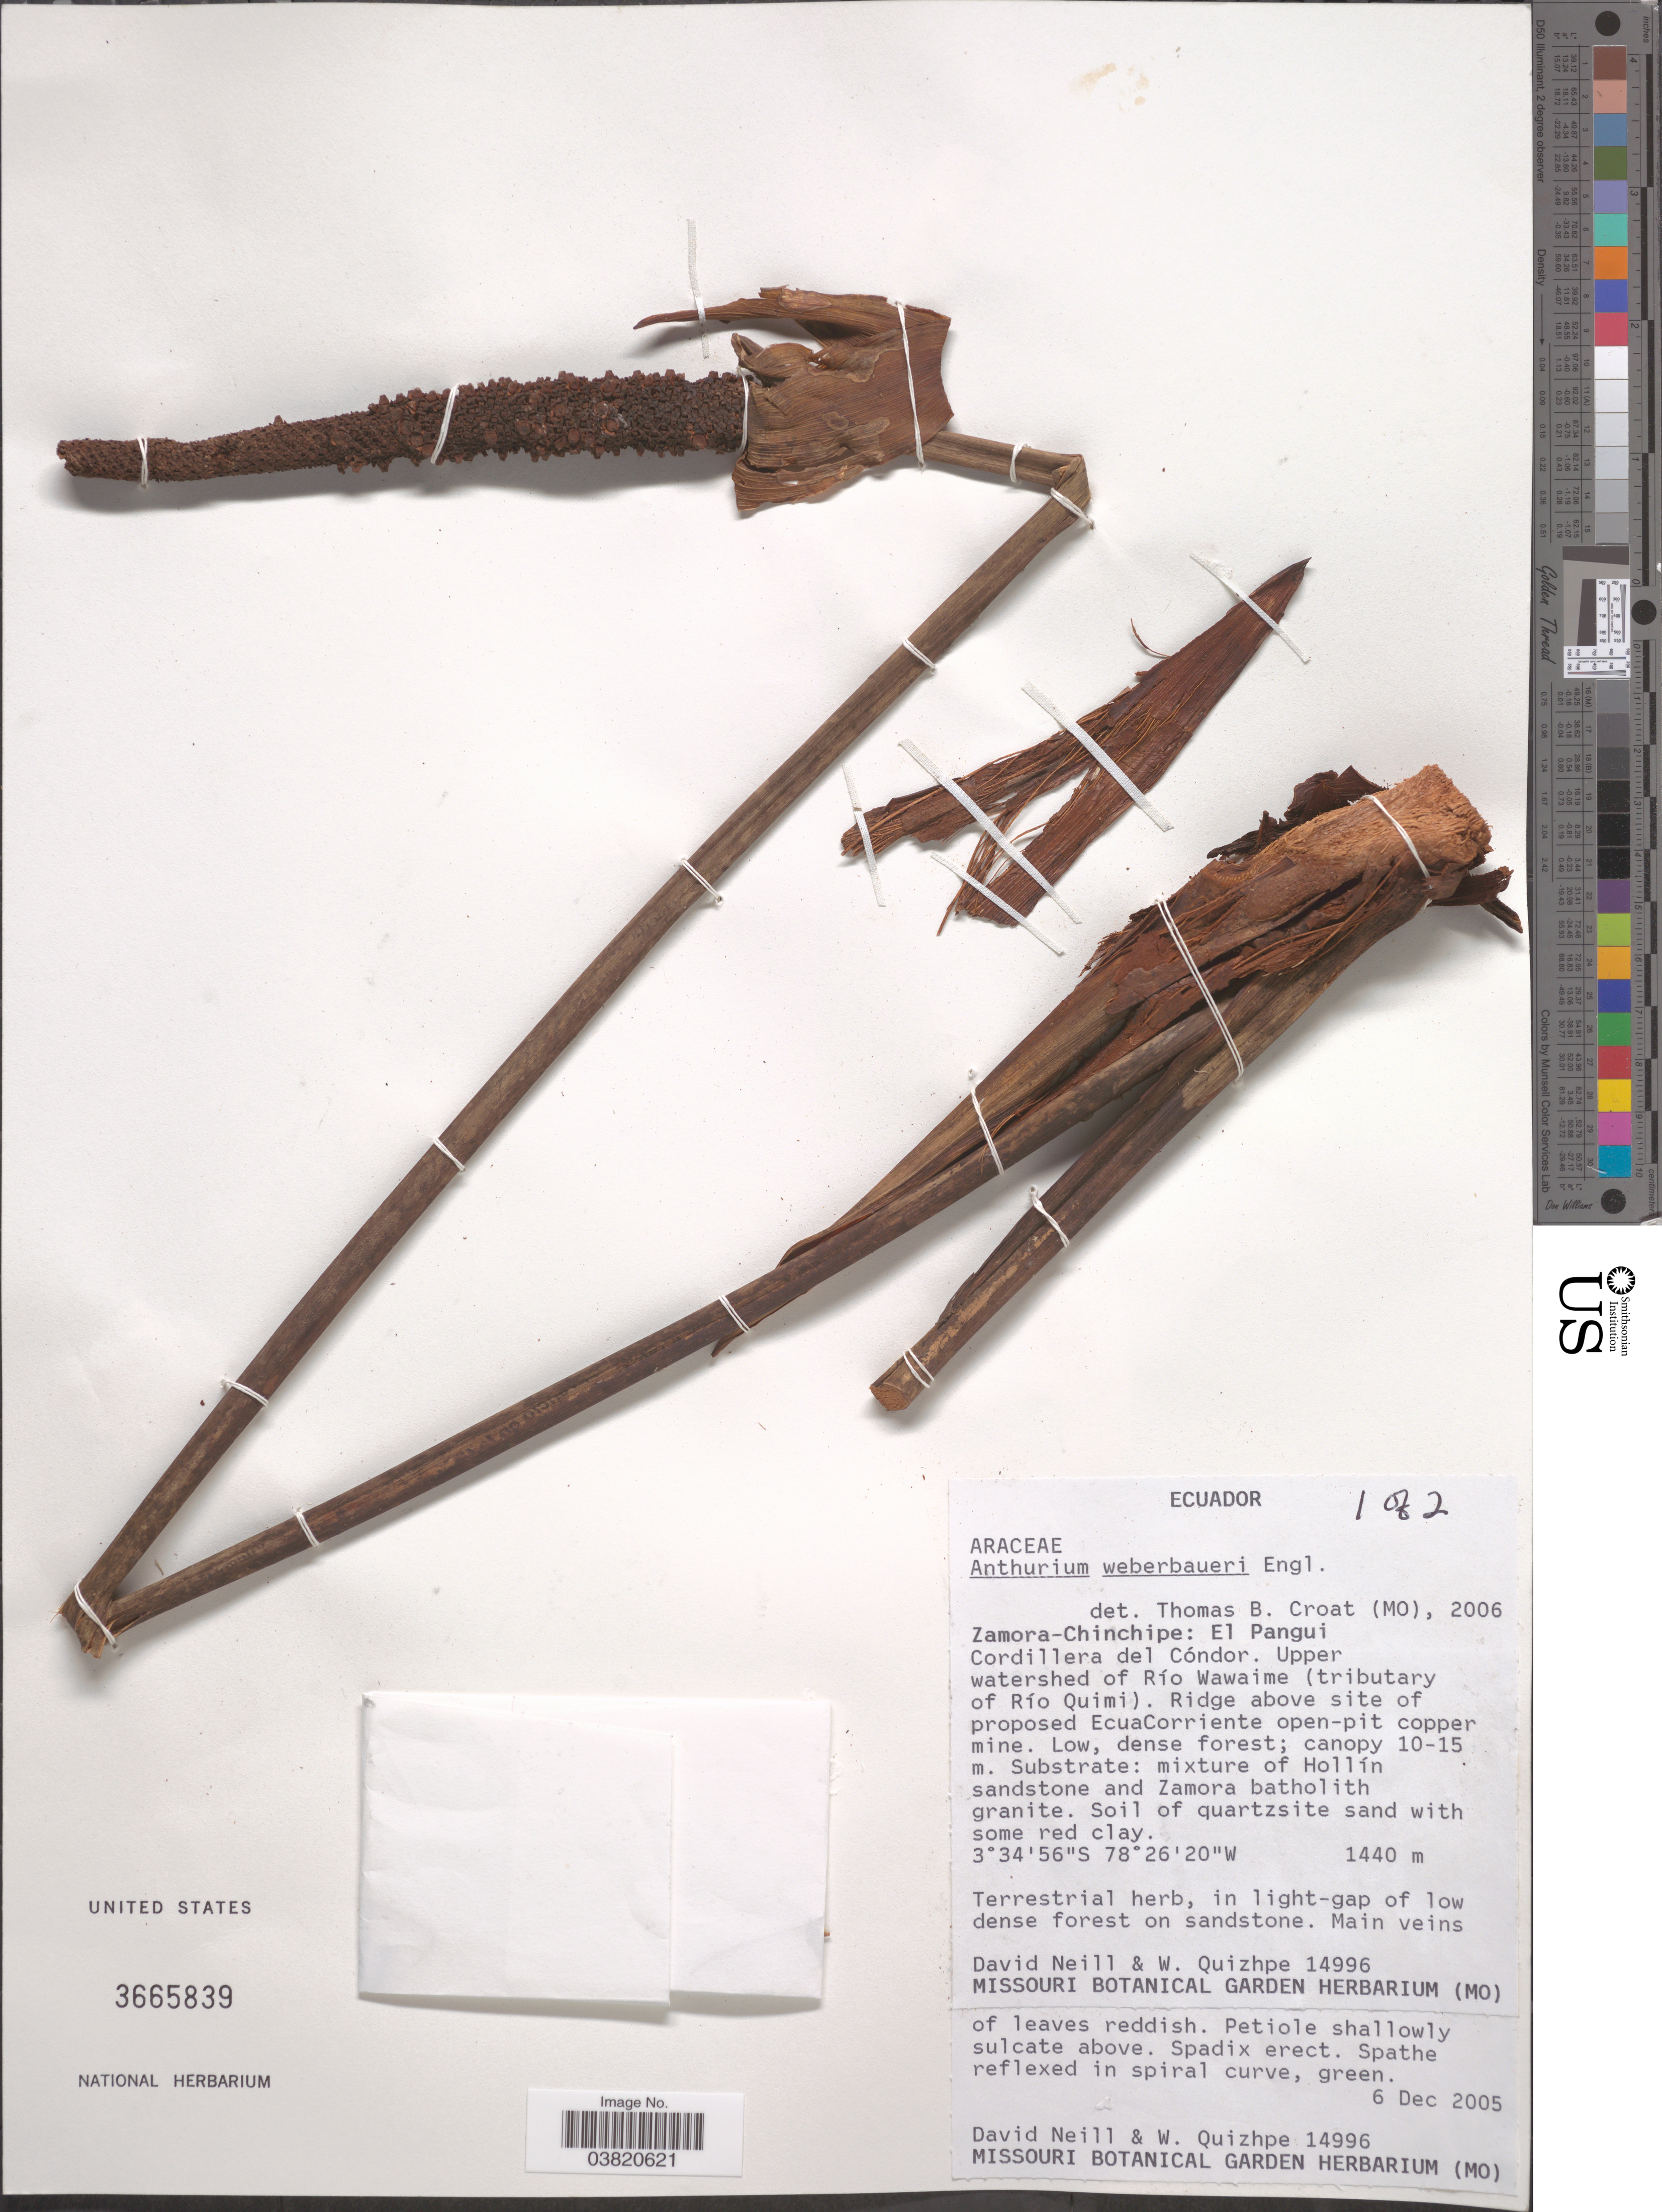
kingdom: Plantae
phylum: Tracheophyta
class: Liliopsida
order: Alismatales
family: Araceae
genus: Anthurium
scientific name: Anthurium weberbaueri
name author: Engl.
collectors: D. Neill & W. Quizhpe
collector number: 14996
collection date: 2005-12-06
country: Ecuador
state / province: Zamora-Chinchipe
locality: El Pangui. Cordillera del Cóndor. Upper watershed of Río Wawaime (tributary of Río Quimi). Ridge above site of proposed EcuaCorriente open-pit copper mine.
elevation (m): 1440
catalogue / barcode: US 3665839